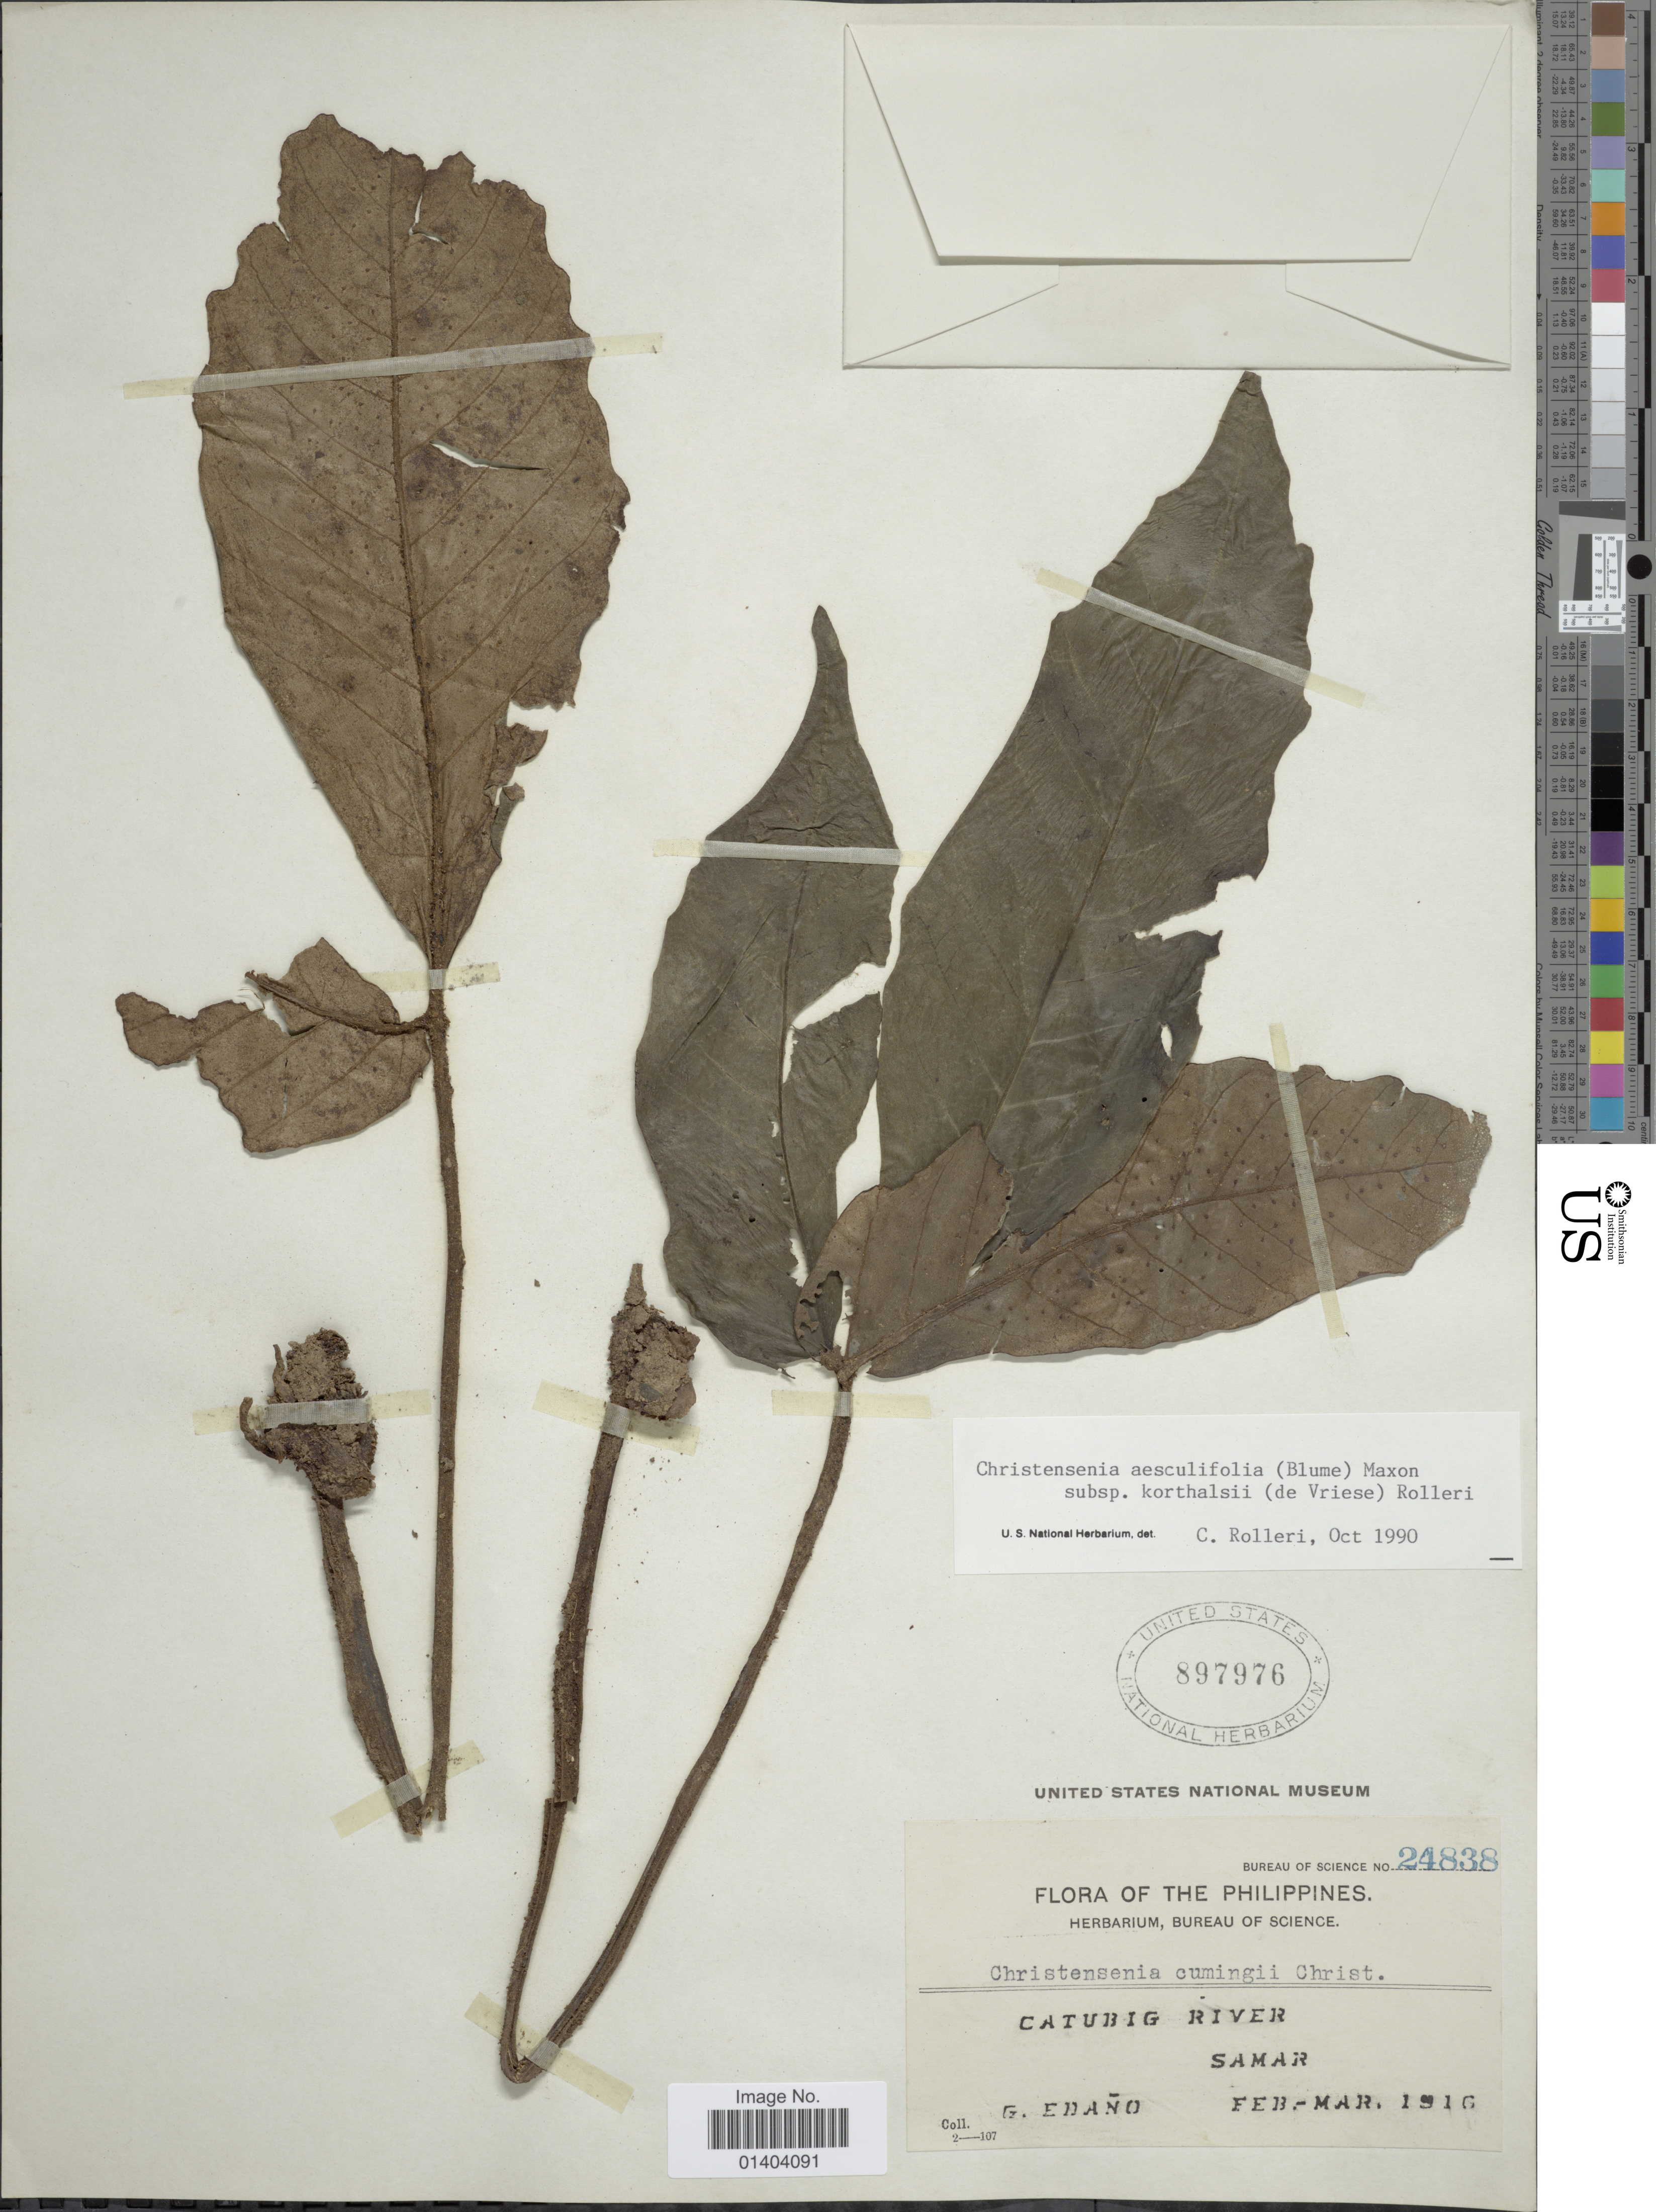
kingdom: Plantae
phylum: Tracheophyta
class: Polypodiopsida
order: Marattiales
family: Marattiaceae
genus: Christensenia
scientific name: Christensenia aesculifolia subsp. korthalsii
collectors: G. Edaño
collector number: Bureau of Science 24838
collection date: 1916-02/1916-03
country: Philippines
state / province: Eastern Visayas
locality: Catubig river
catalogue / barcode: US 897976